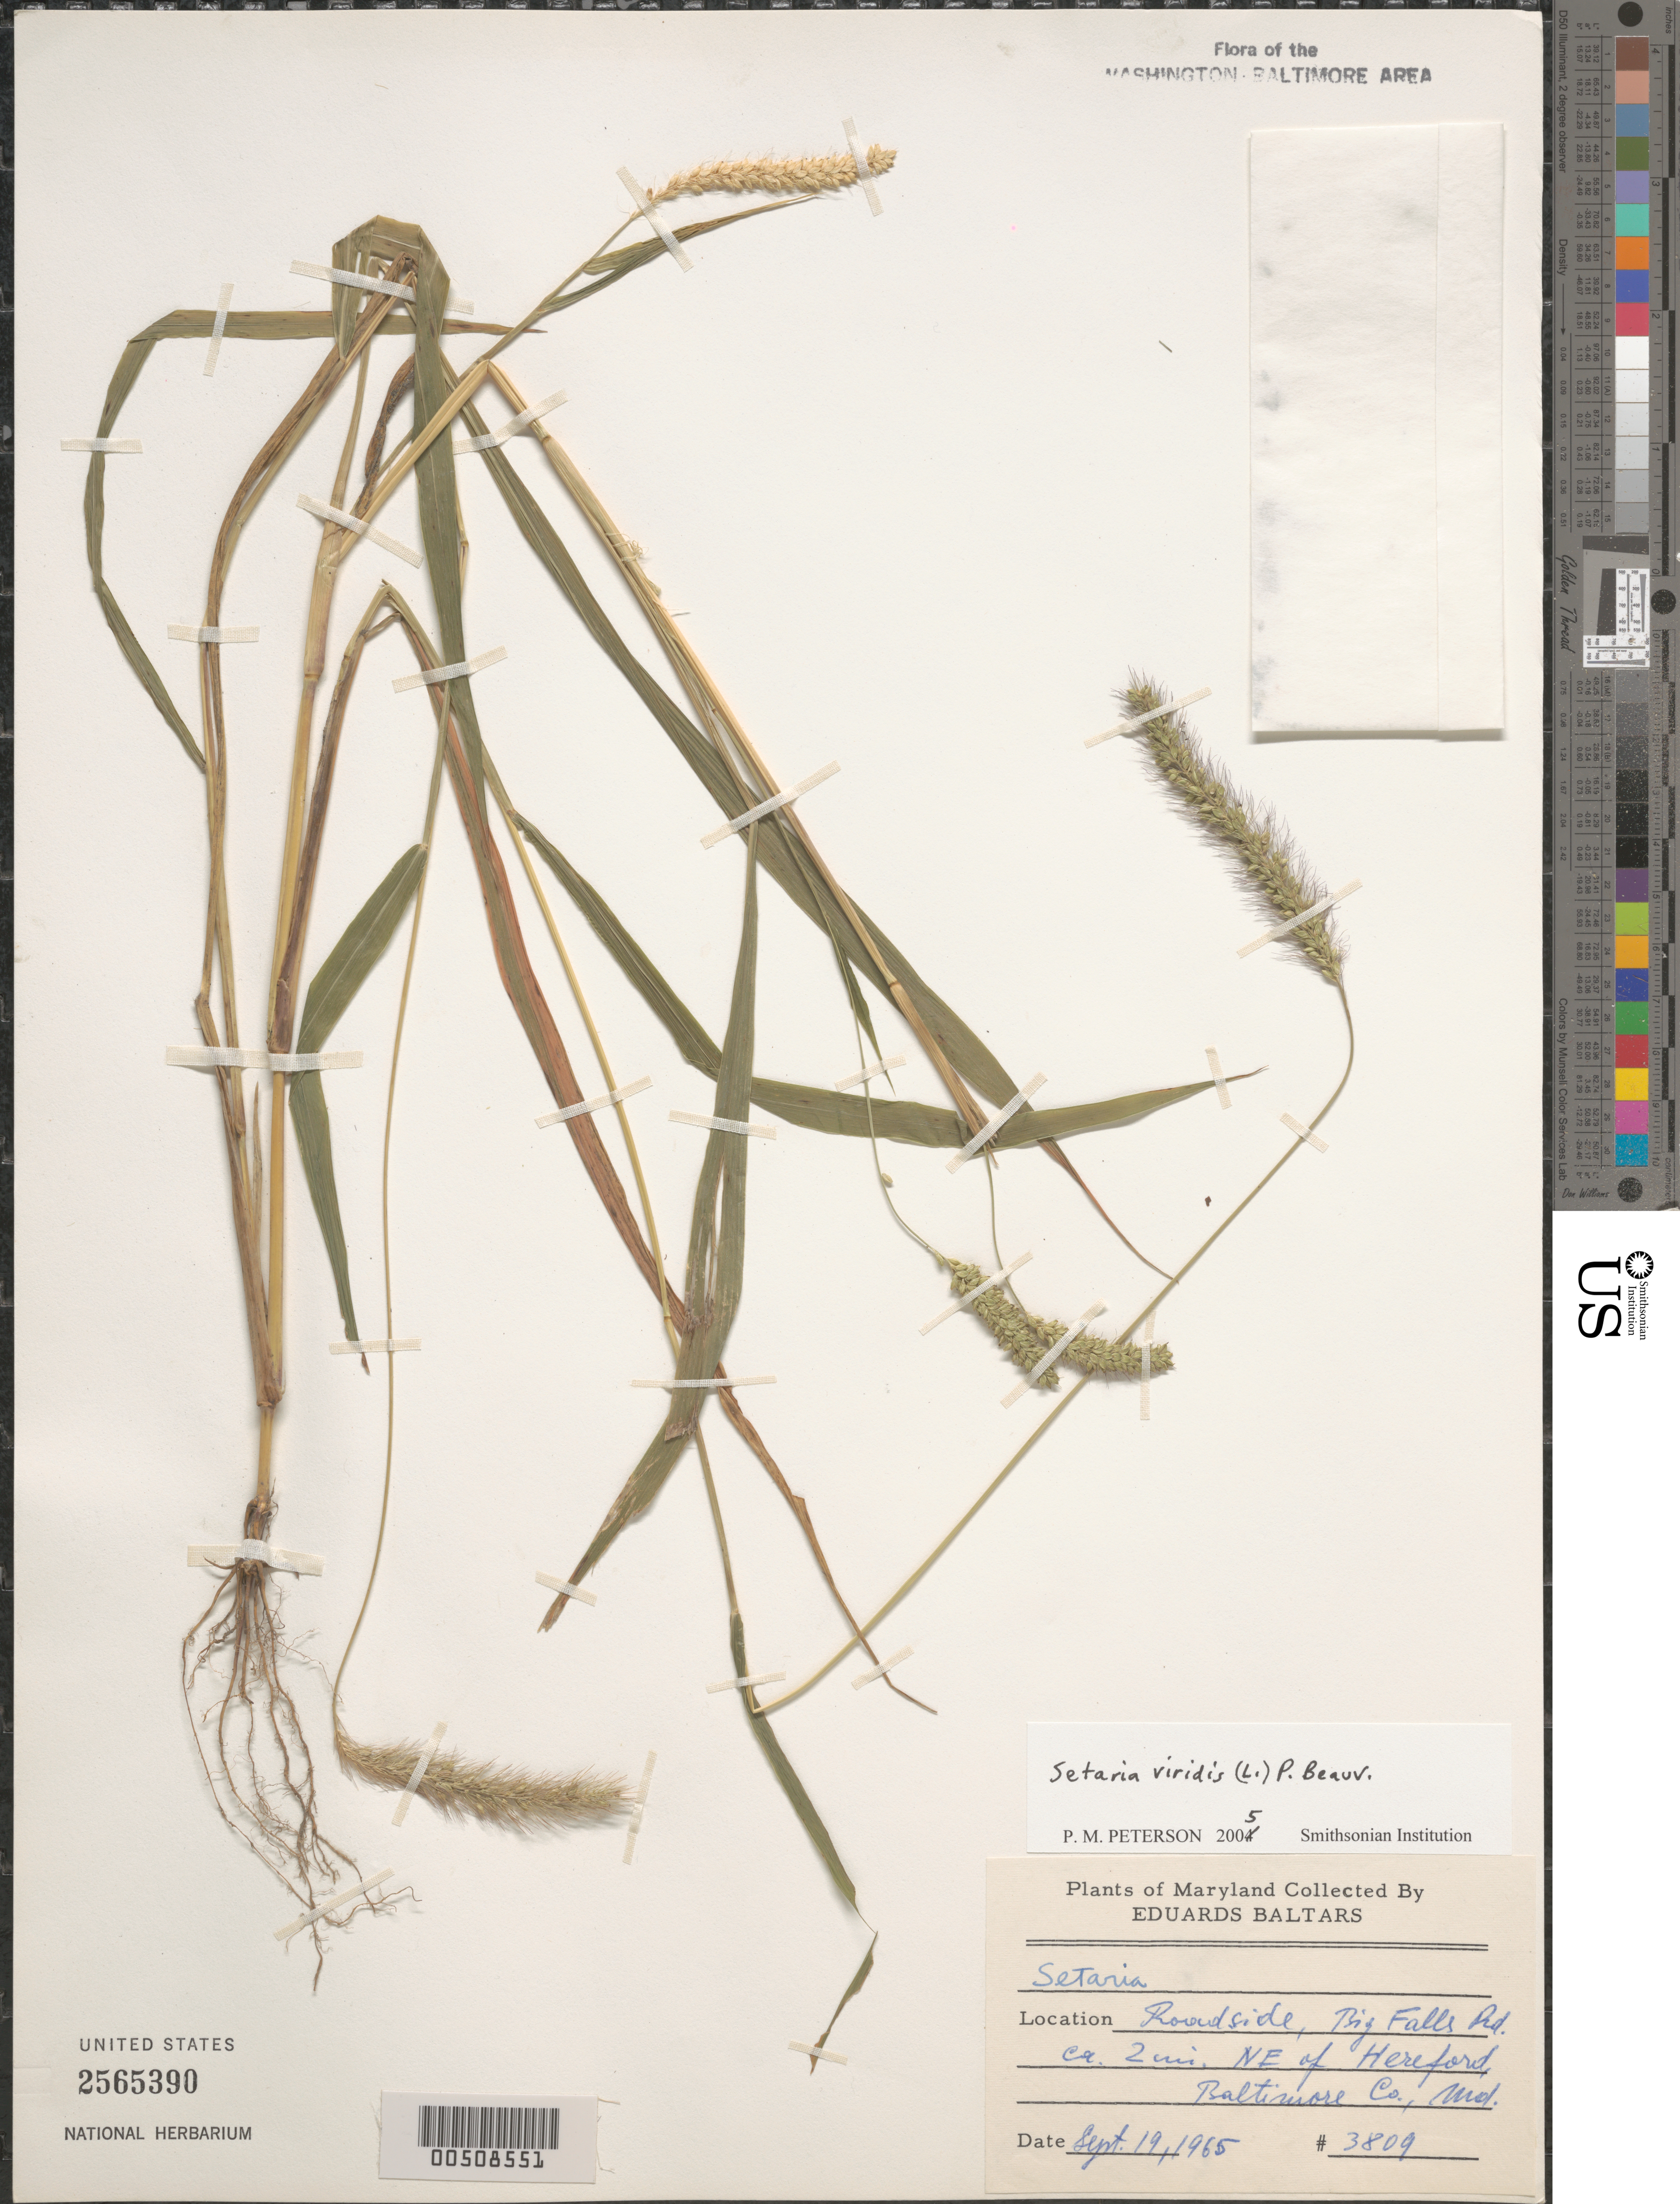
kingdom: Plantae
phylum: Tracheophyta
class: Liliopsida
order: Poales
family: Poaceae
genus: Setaria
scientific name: Setaria viridis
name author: (L.) P. Beauv.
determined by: Peterson, Paul M., (BOT), Smithsonian Institution - National Museum of Natural History (UNITED STATES)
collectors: E. Baltars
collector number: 3809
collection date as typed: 19 Sep 1965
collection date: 1965-09-19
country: United States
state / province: Maryland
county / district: Baltimore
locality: NE of Hereford, Big Falls Rd.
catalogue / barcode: US 2565390